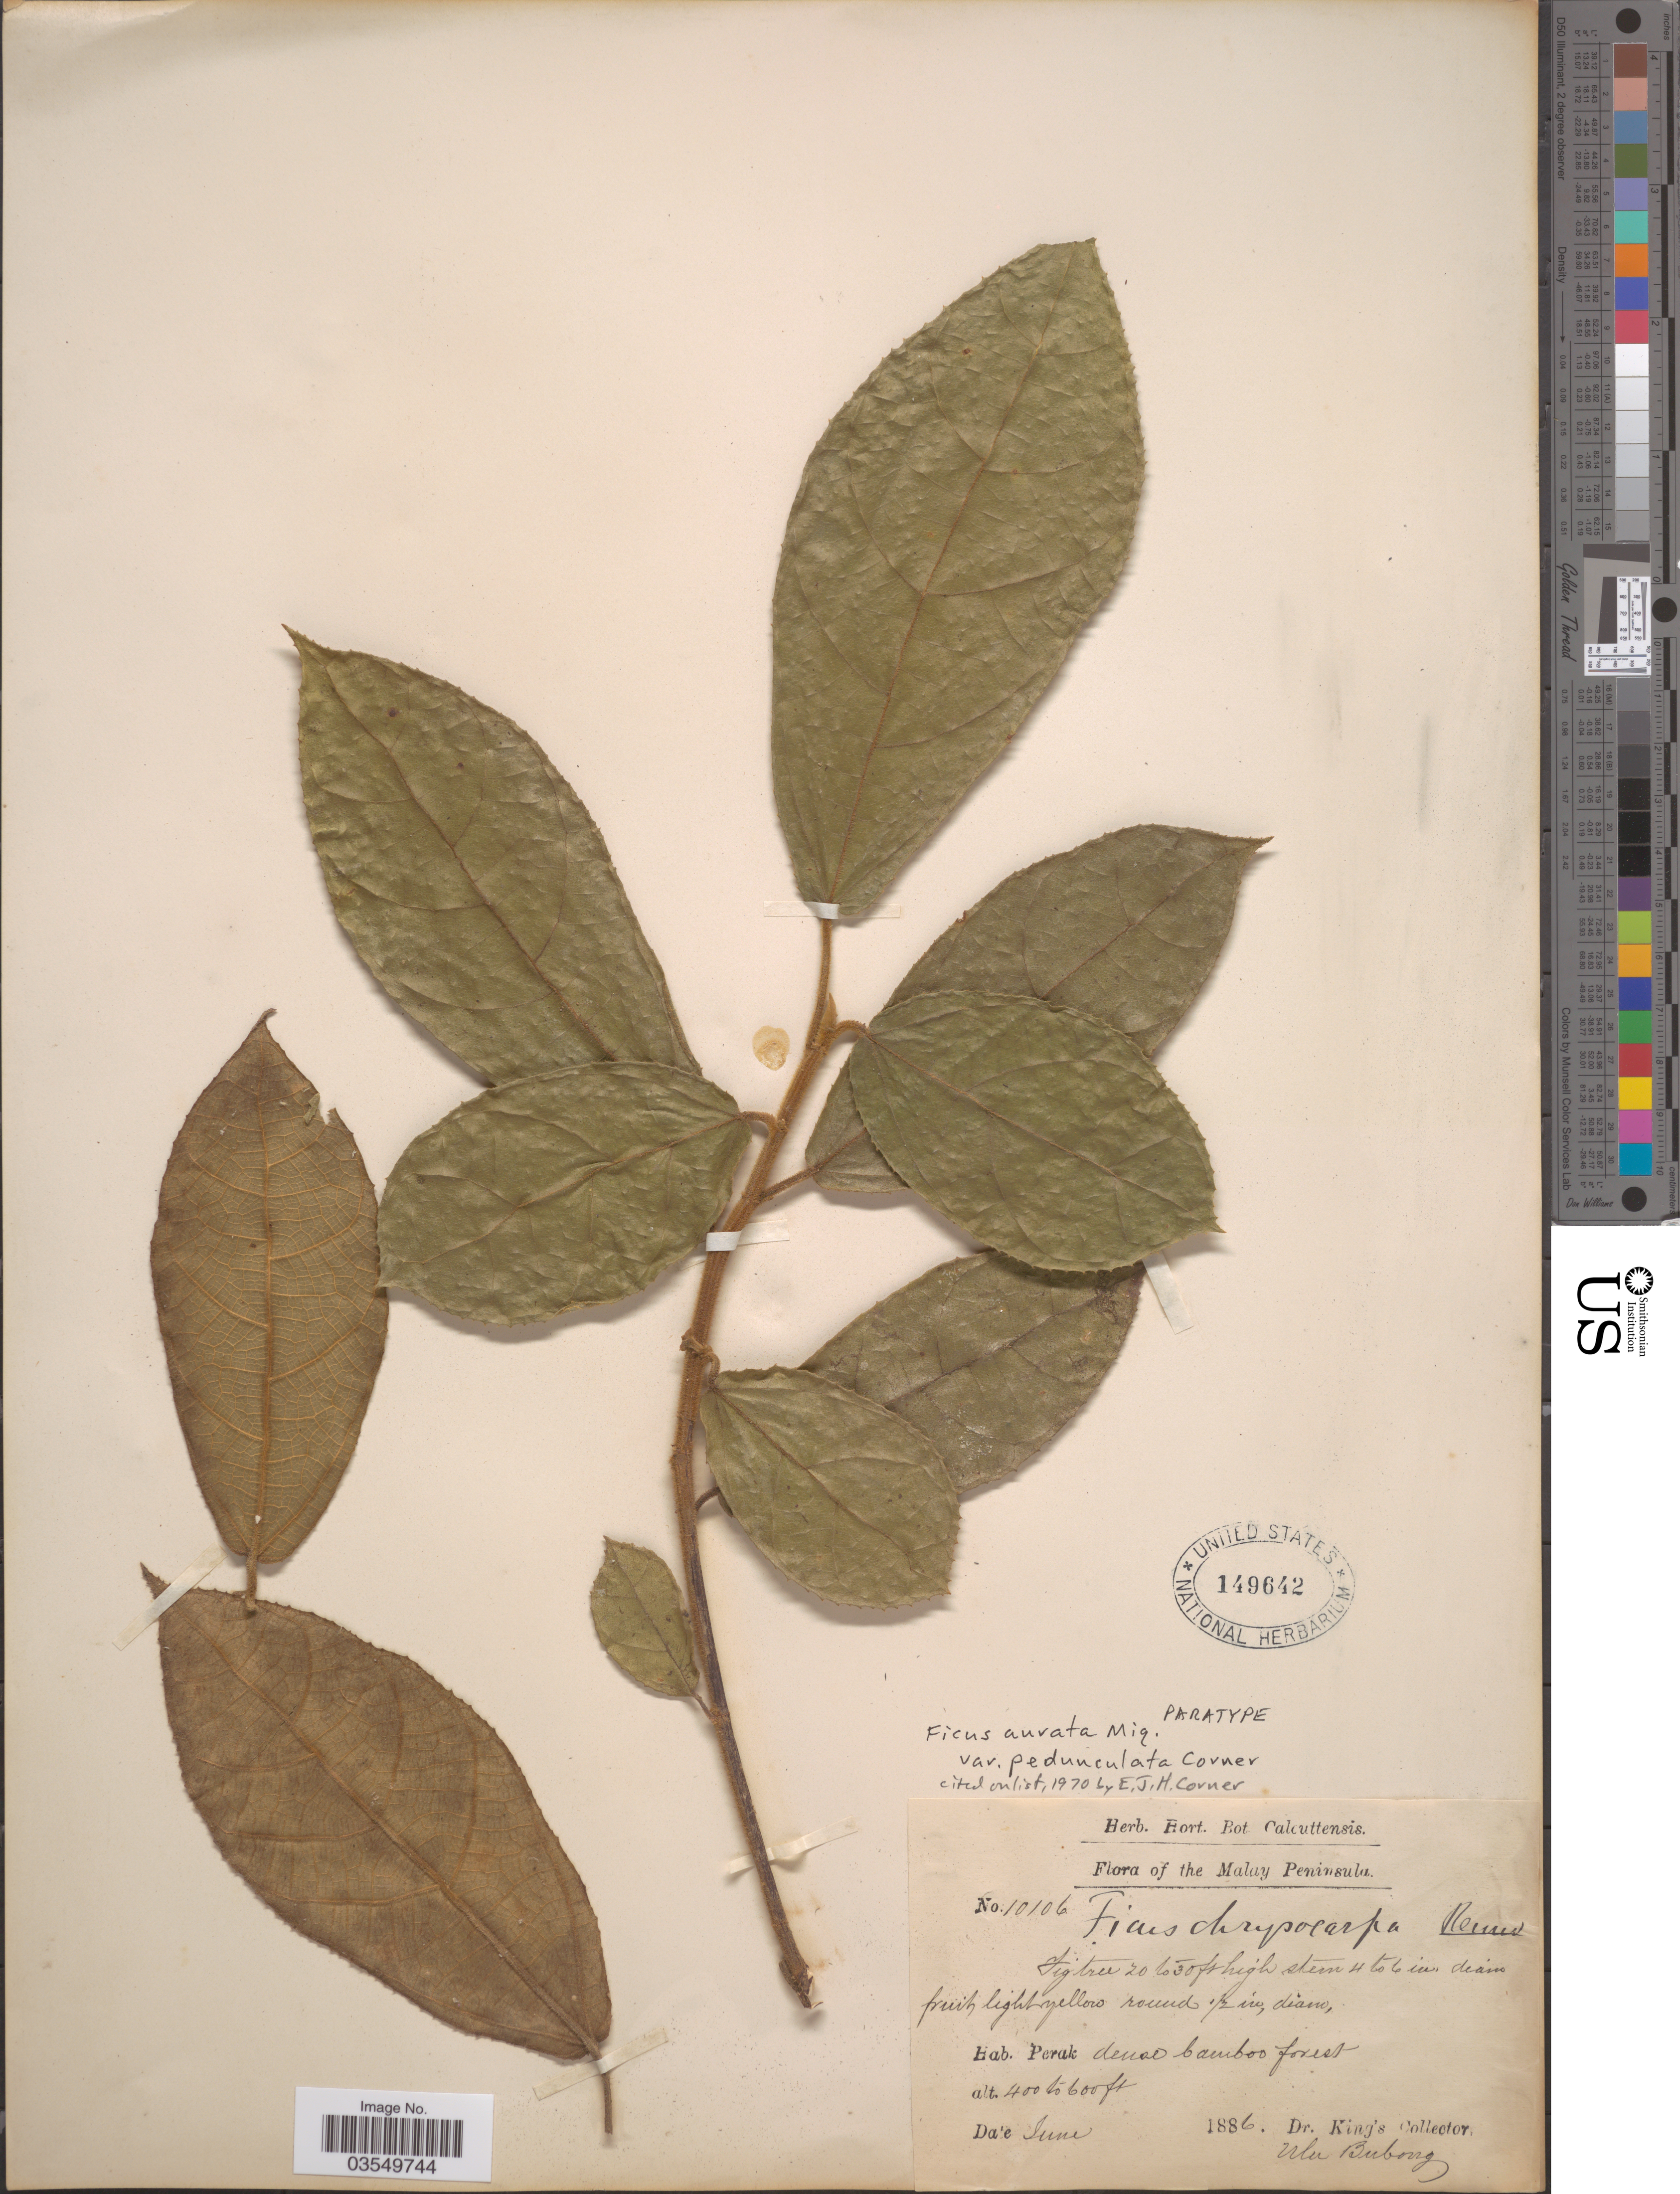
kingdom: Plantae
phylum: Tracheophyta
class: Magnoliopsida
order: Rosales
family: Moraceae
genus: Ficus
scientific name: Ficus aurata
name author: (Miq.) Miq.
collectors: Dr. King's collector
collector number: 10106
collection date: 1886-06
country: Malaysia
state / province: Perak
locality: The Malay Peninsula.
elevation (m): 122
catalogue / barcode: US 149642